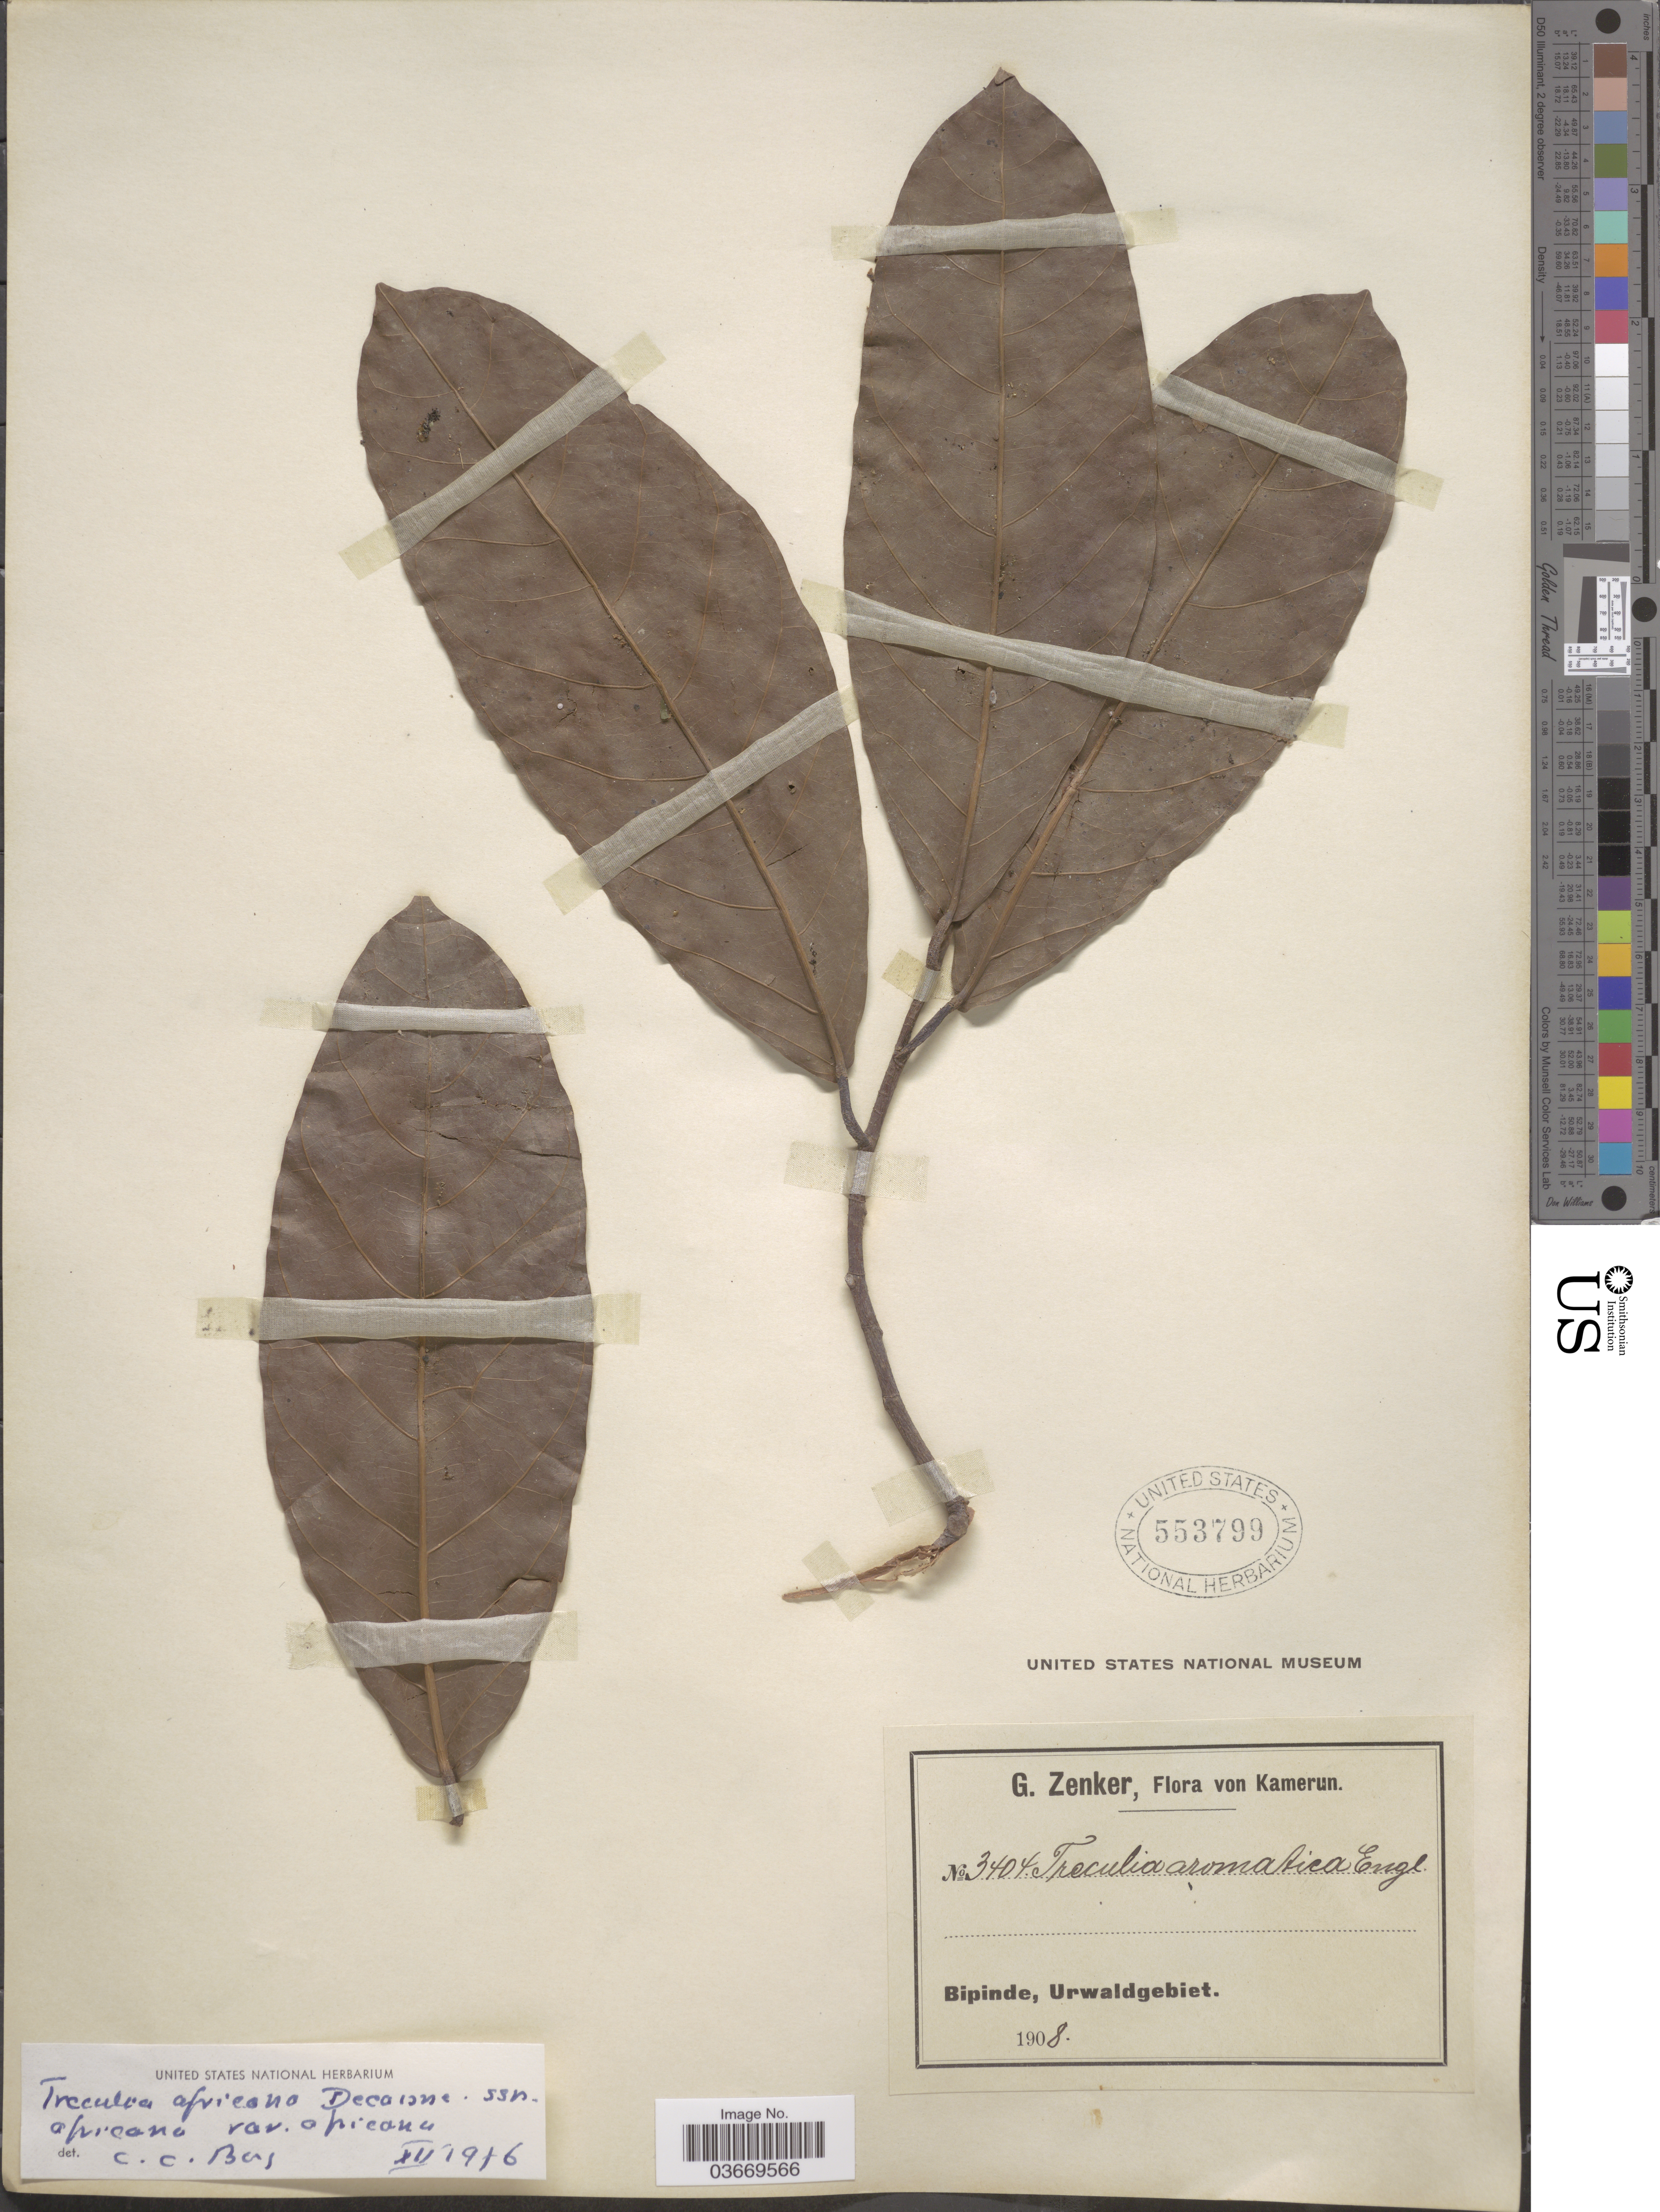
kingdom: Plantae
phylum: Tracheophyta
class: Magnoliopsida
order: Rosales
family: Moraceae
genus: Treculia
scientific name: Treculia africana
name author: Decne.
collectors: G. A. Zenker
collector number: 3404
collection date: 1908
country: Cameroon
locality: Kamerun. Bipinde, Urwaldgebiet.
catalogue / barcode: US 553799